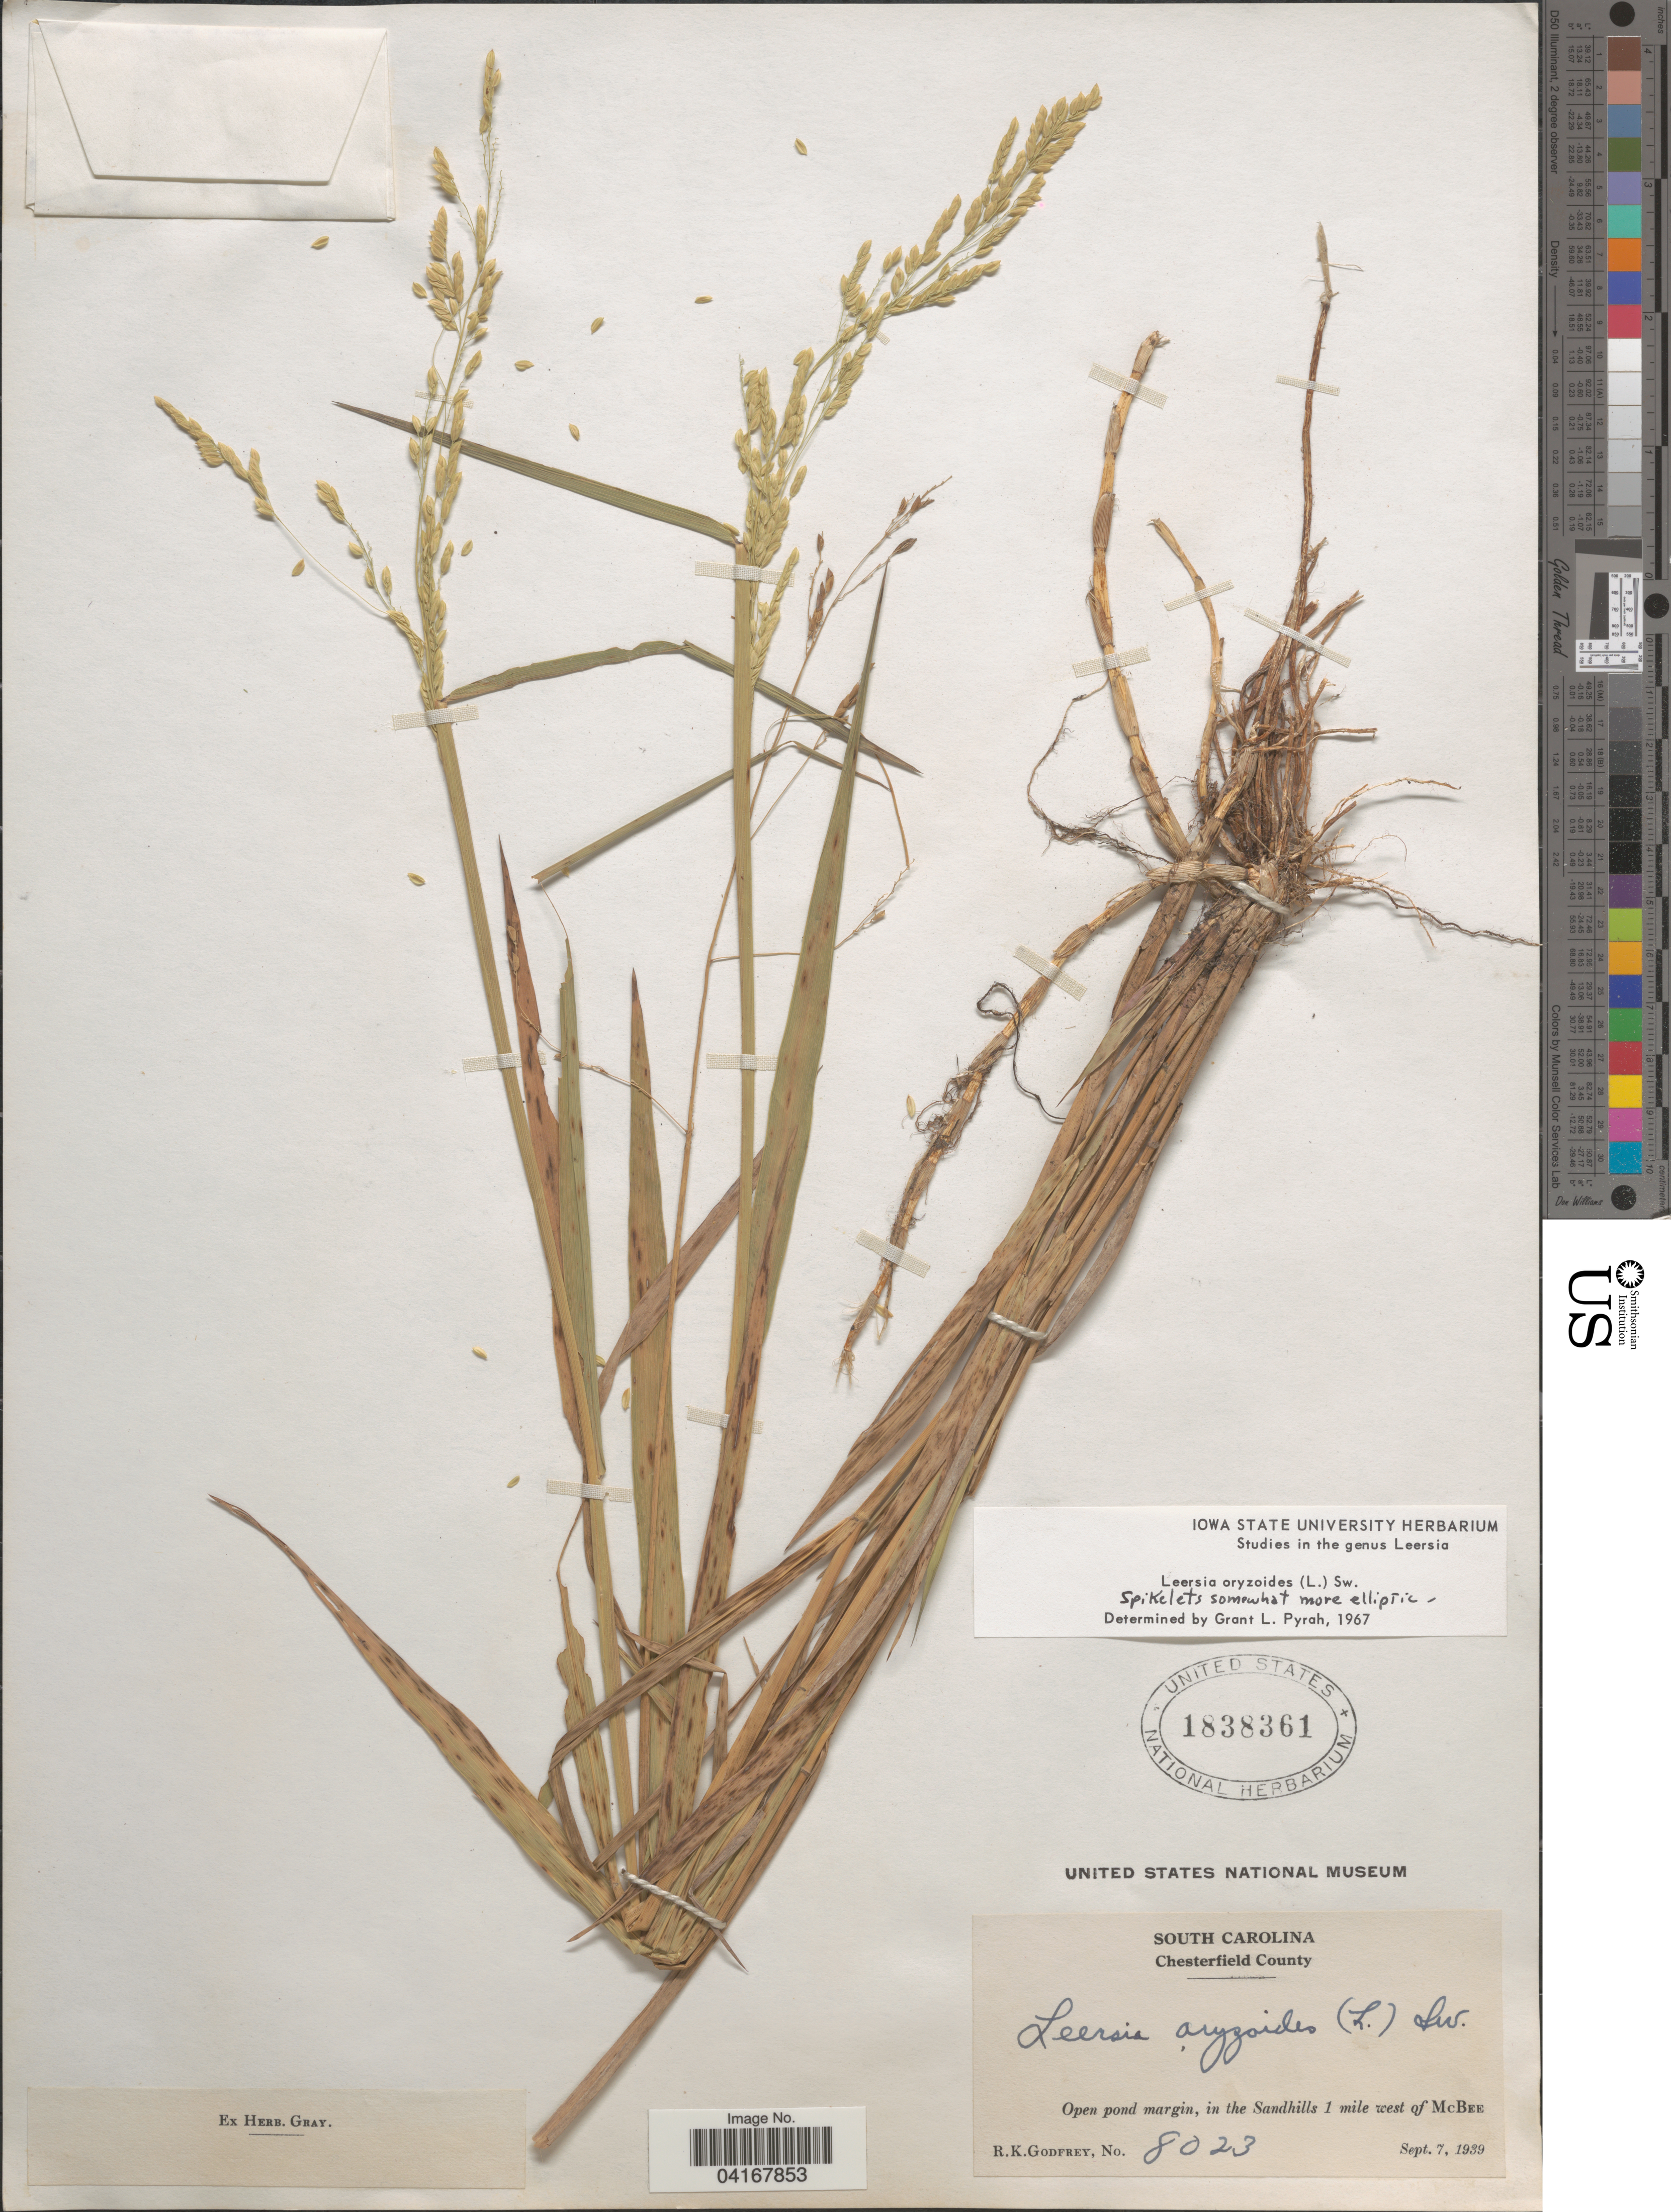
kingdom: Plantae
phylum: Tracheophyta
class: Liliopsida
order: Poales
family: Poaceae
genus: Leersia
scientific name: Leersia oryzoides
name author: (L.) Sw.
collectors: R. K. Godfrey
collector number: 8023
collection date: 1939-09-07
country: United States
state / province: South Carolina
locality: Chesterfield County. In the Sandhills 1 mile west of McBee.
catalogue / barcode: US 1838361